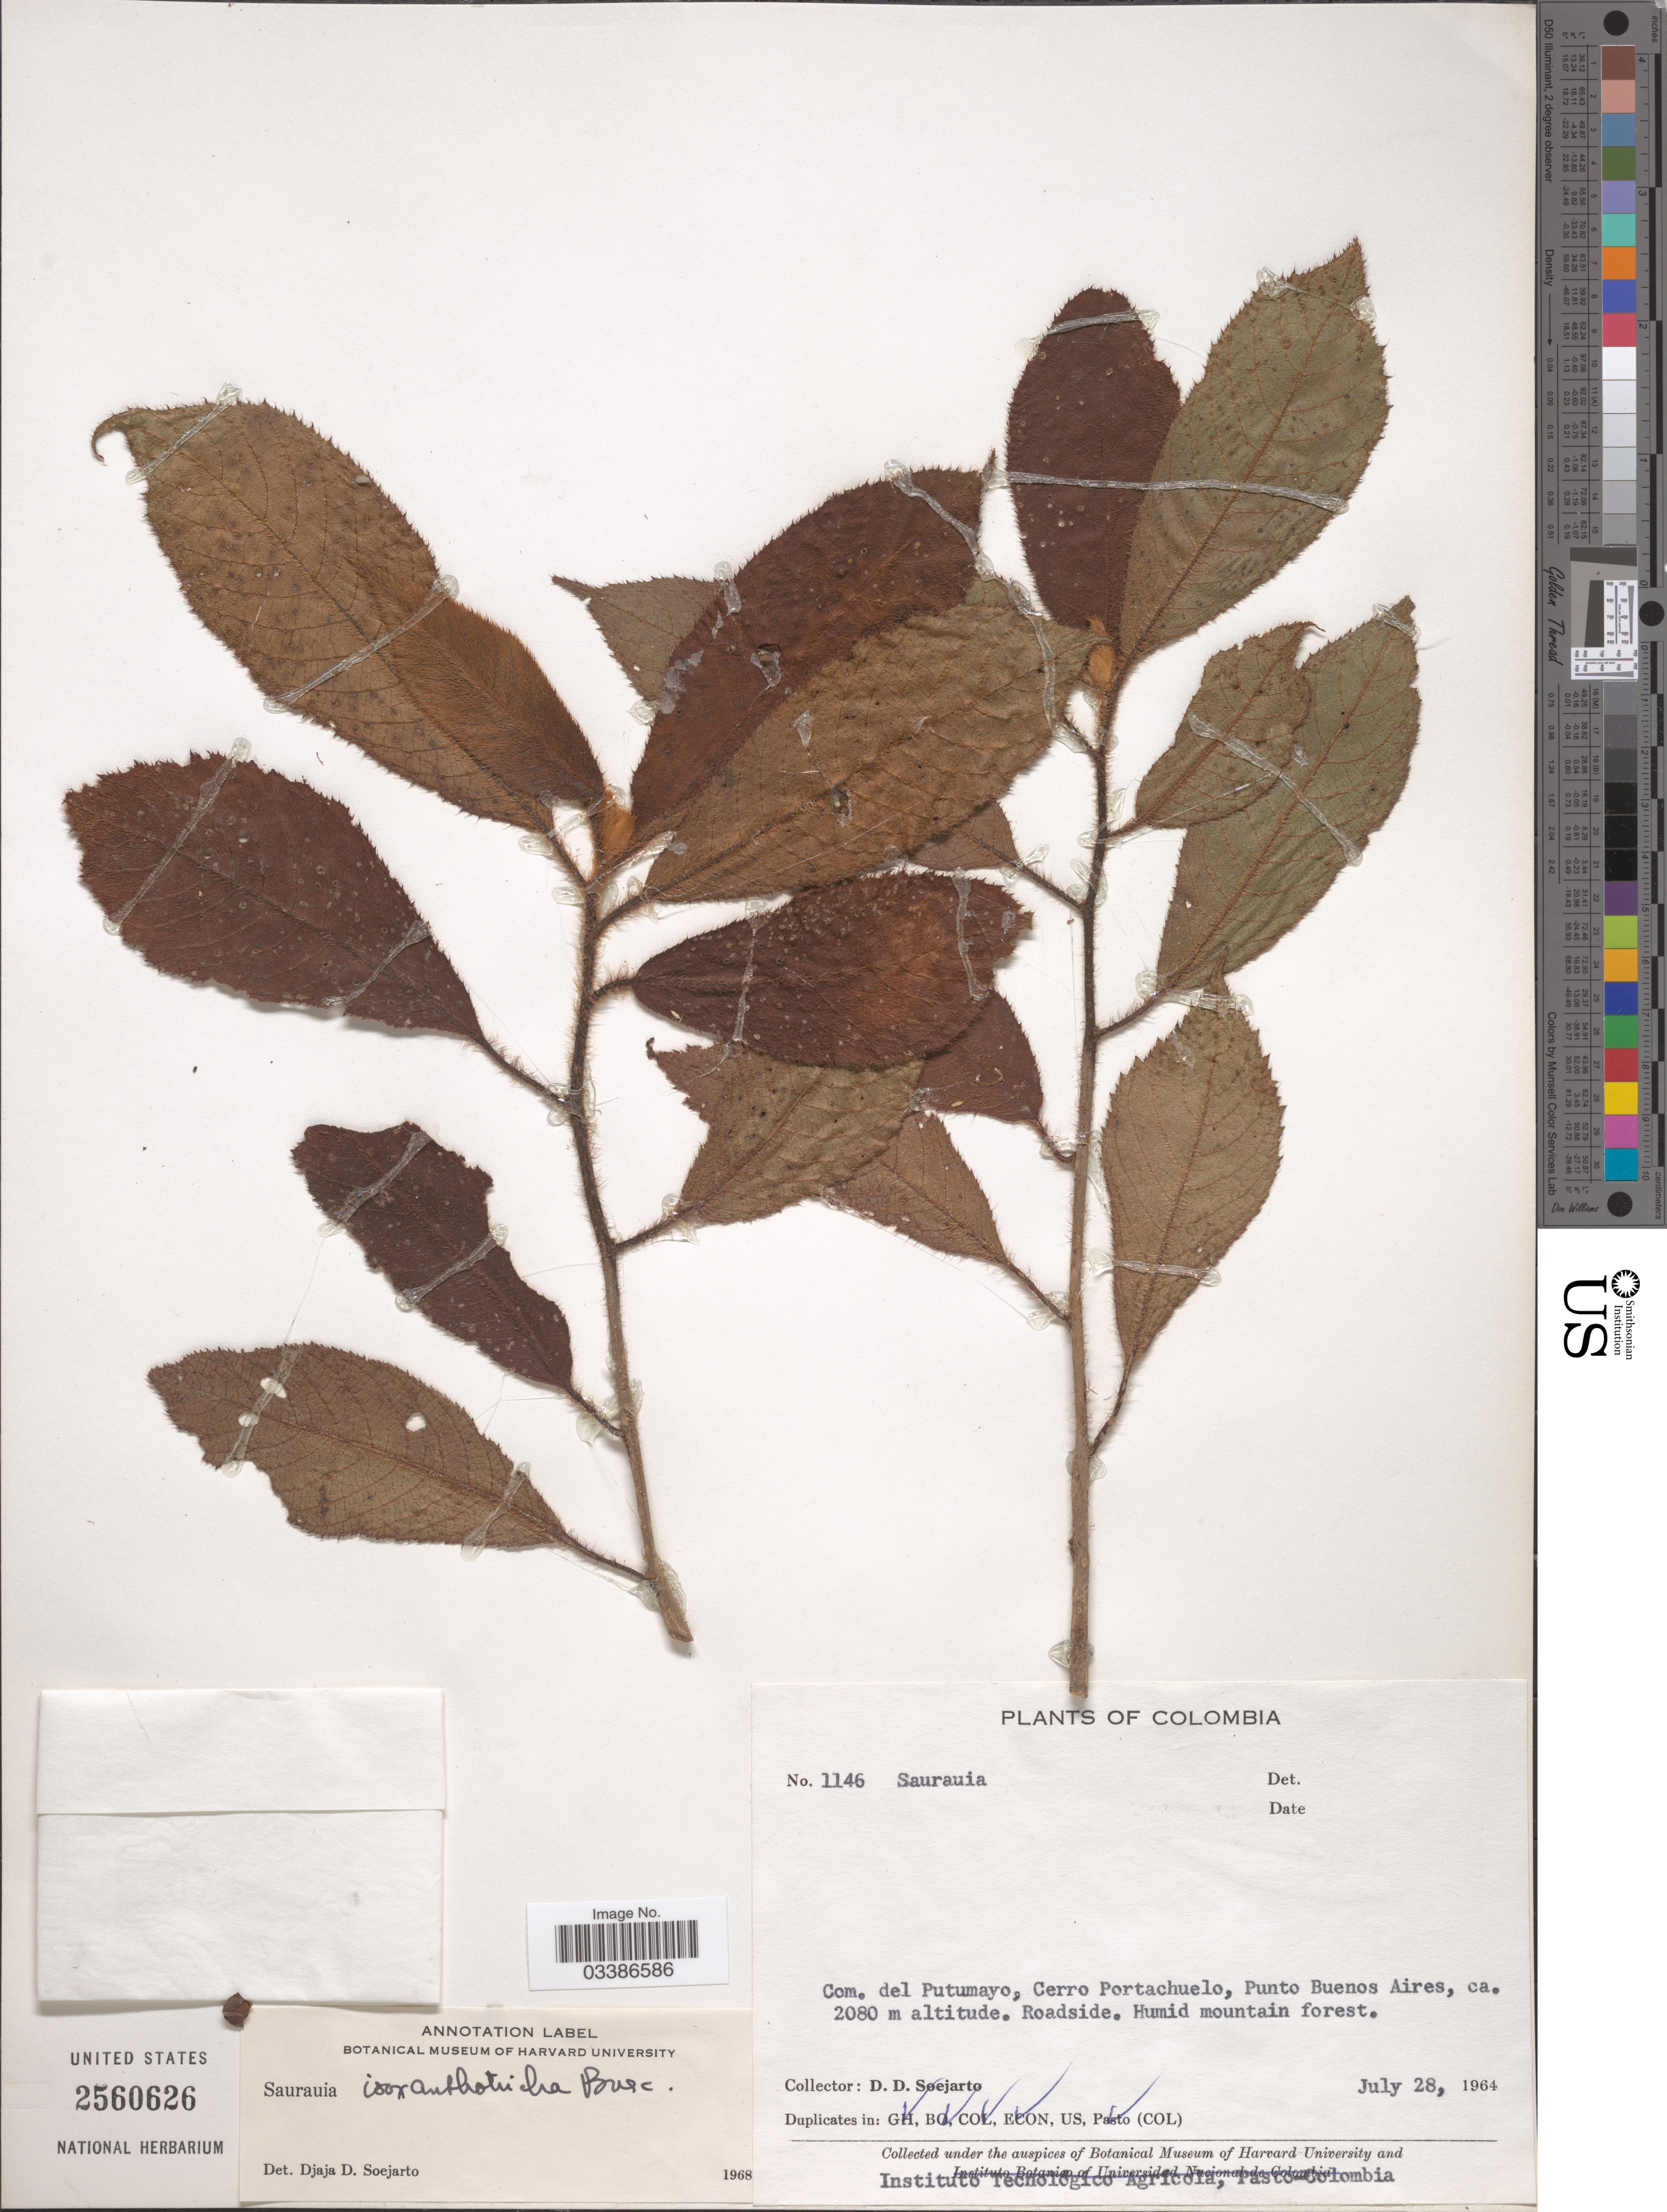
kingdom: Plantae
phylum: Tracheophyta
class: Magnoliopsida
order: Ericales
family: Actinidiaceae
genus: Saurauia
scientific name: Saurauia isoxanthotricha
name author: Buscal.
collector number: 1146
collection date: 1964-07-28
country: Colombia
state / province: Putumayo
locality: Com. del Putumayo, Cerro Portchuelo, Punto Buenos Aires.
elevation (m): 2080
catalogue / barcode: US 2560626